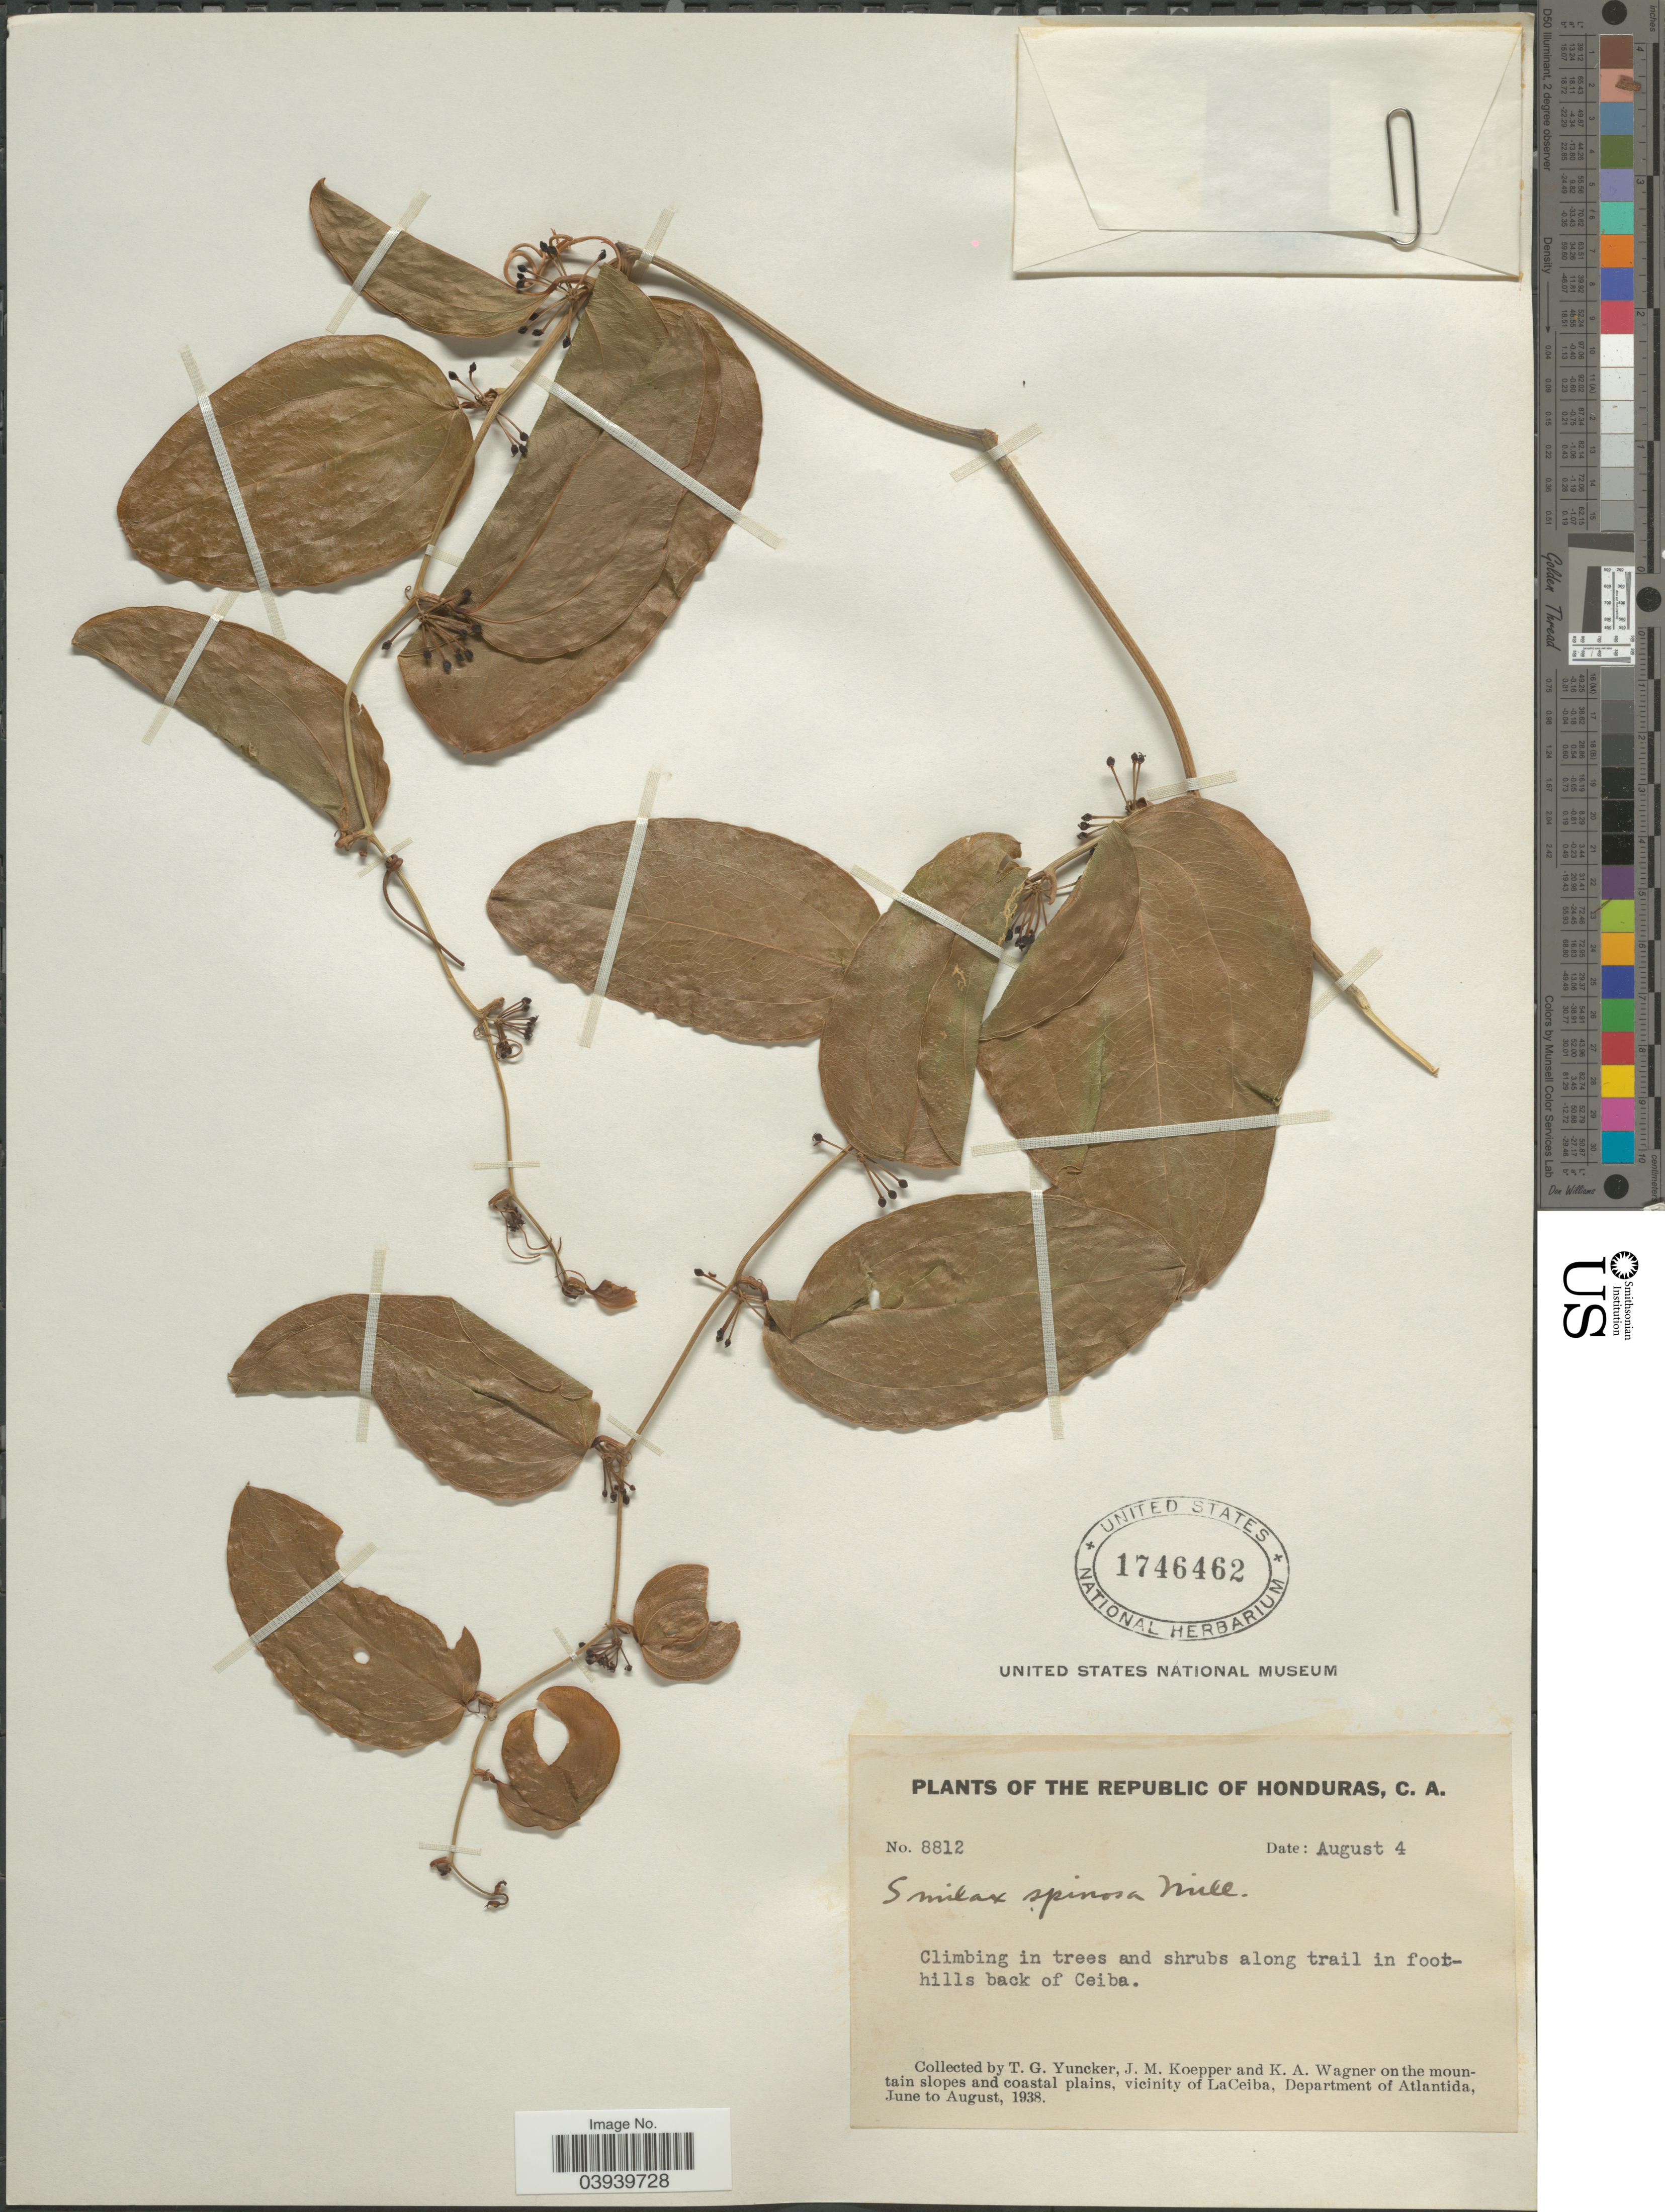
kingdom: Plantae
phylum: Tracheophyta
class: Liliopsida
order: Liliales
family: Smilacaceae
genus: Smilax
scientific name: Smilax spinosa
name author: Mill.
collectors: T. G. Yuncker, J. M. Koepper & K. A. Wagner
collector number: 8812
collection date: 1938-08-04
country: Honduras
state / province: Atlantida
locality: Along trail in foothills back of Ceiba. On the mountain slopes and coastal plains, vicinity of LaCeiba, Department of Atlantida.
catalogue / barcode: US 1746462